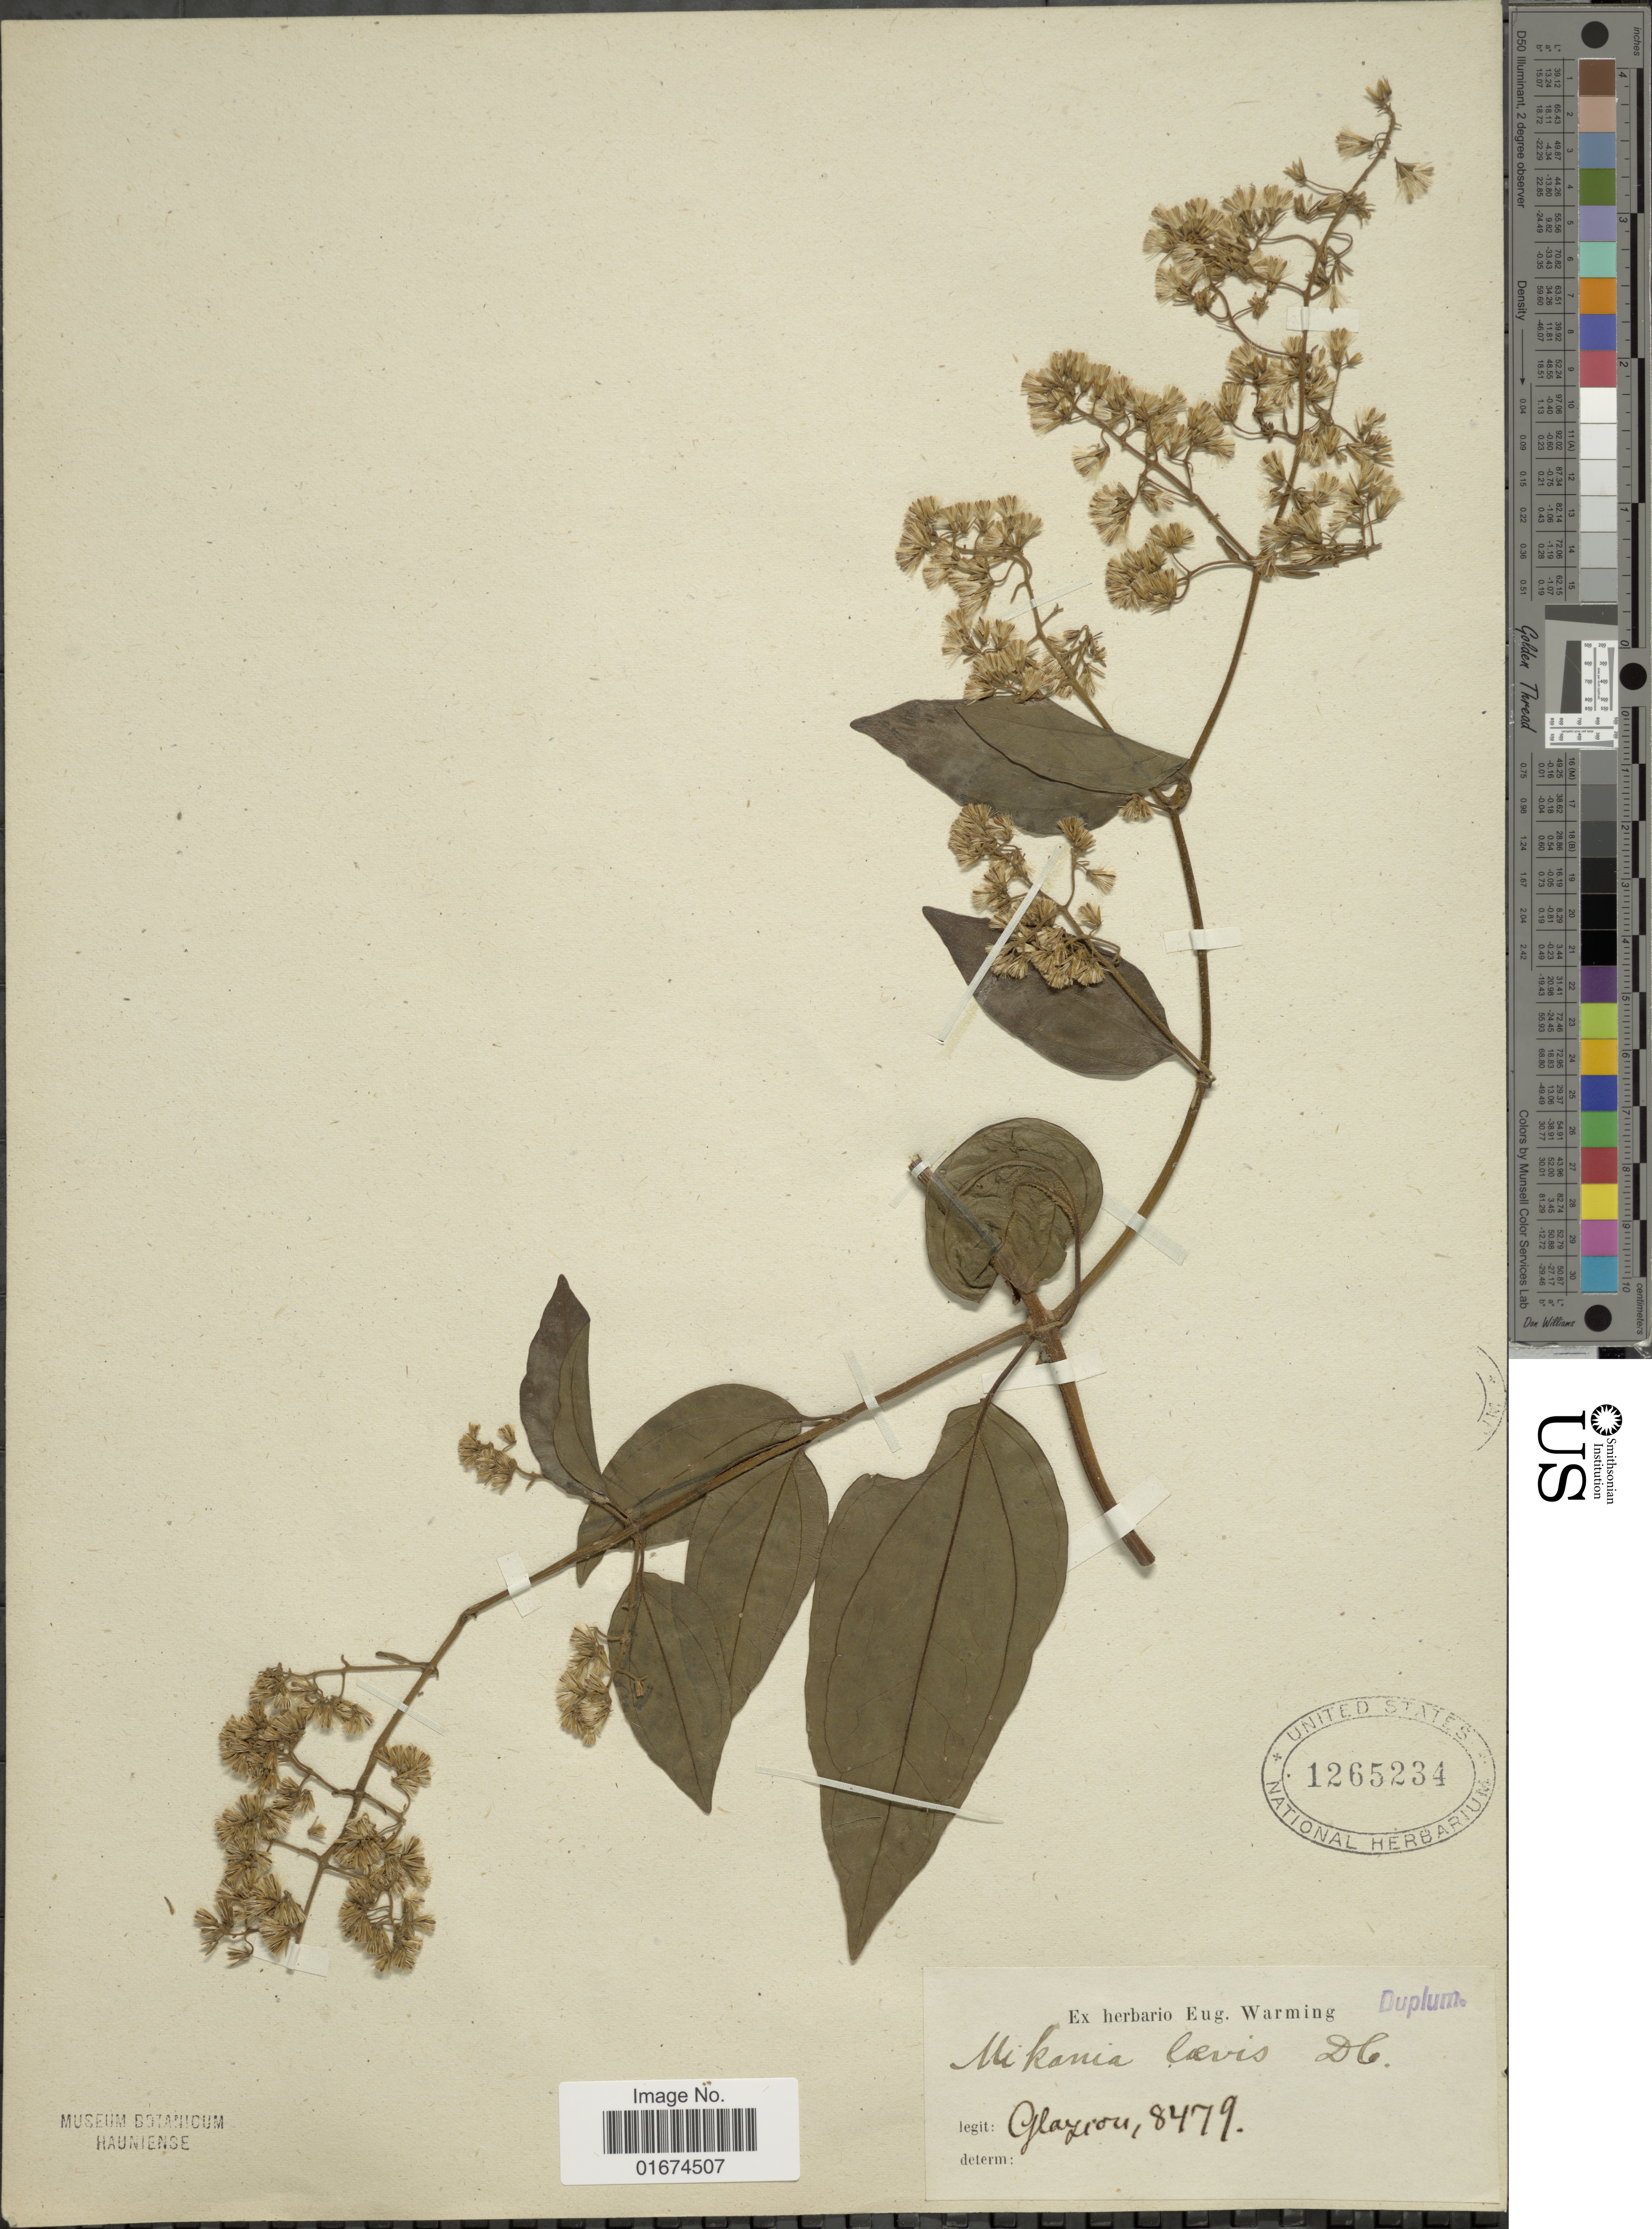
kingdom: Plantae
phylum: Tracheophyta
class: Magnoliopsida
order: Asterales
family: Asteraceae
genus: Mikania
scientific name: Mikania trinervis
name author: Hook. & Arn.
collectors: Glaziou, --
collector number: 8479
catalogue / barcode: US 1265234